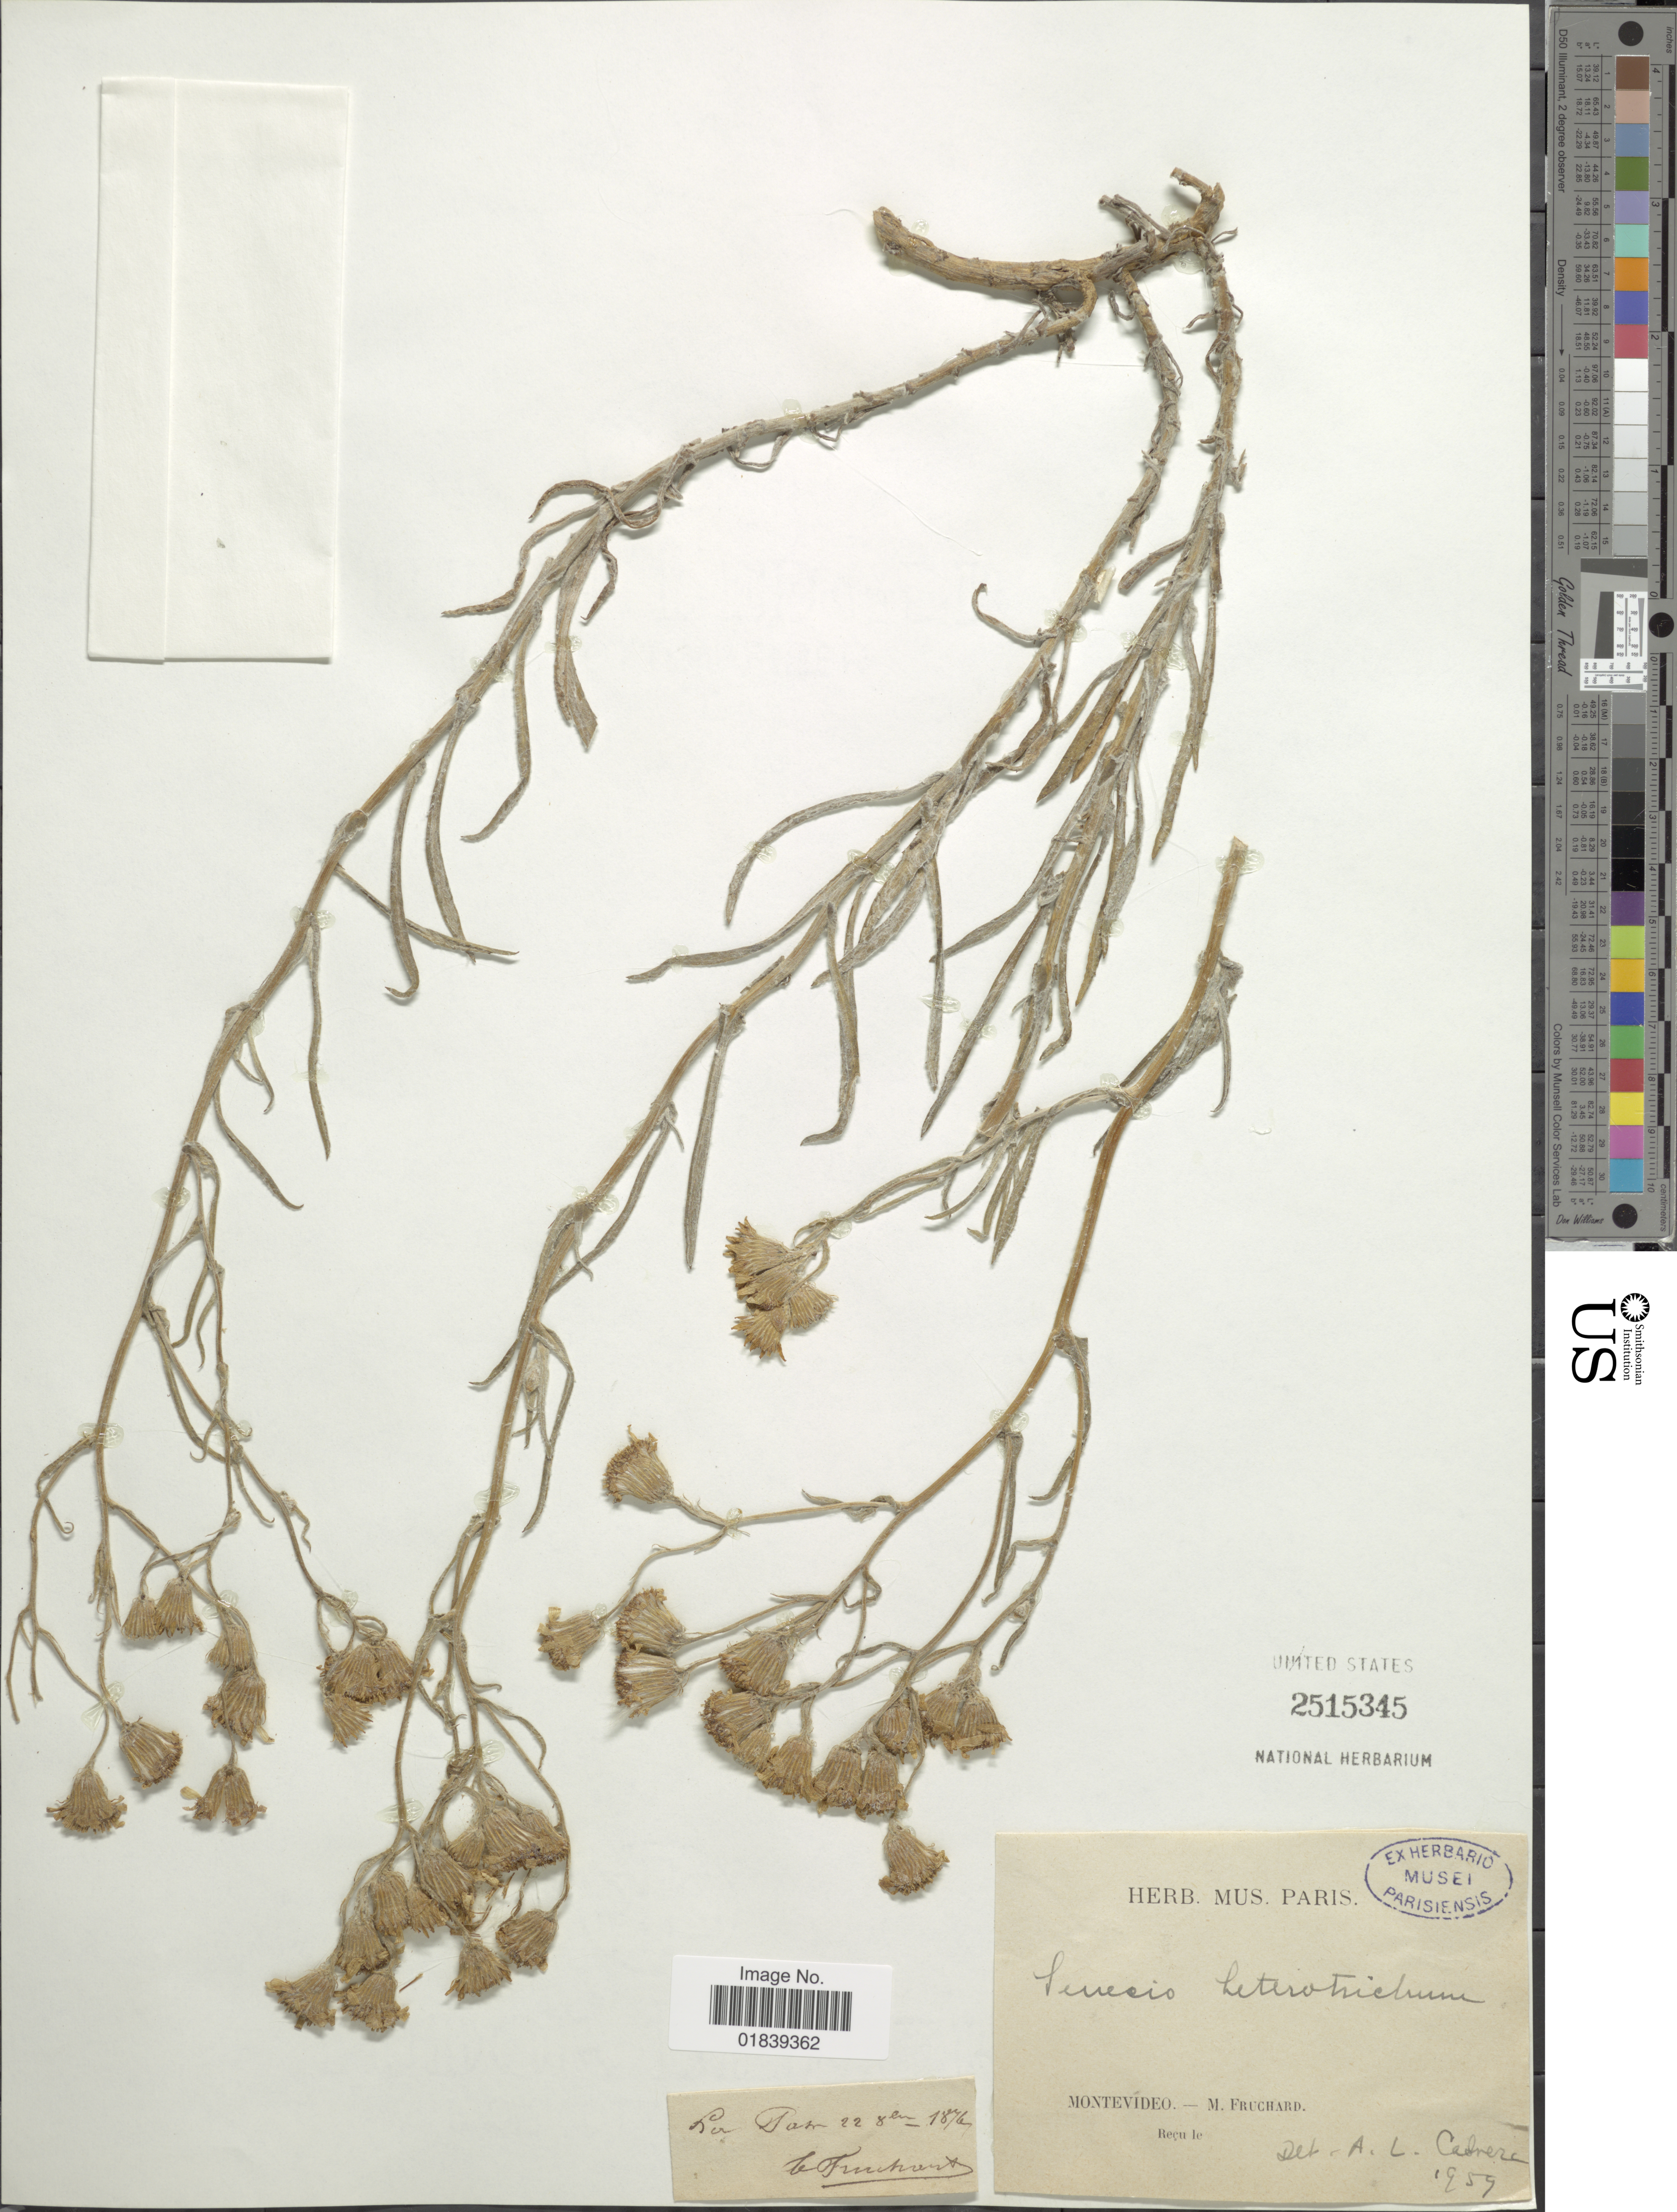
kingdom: Plantae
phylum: Tracheophyta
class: Magnoliopsida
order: Asterales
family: Asteraceae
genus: Senecio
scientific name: Senecio heterotrichius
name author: DC.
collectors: M. Fruchard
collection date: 1876-10-22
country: Uruguay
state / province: Montevideo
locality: La Paz [interpreted]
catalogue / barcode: US 2515345